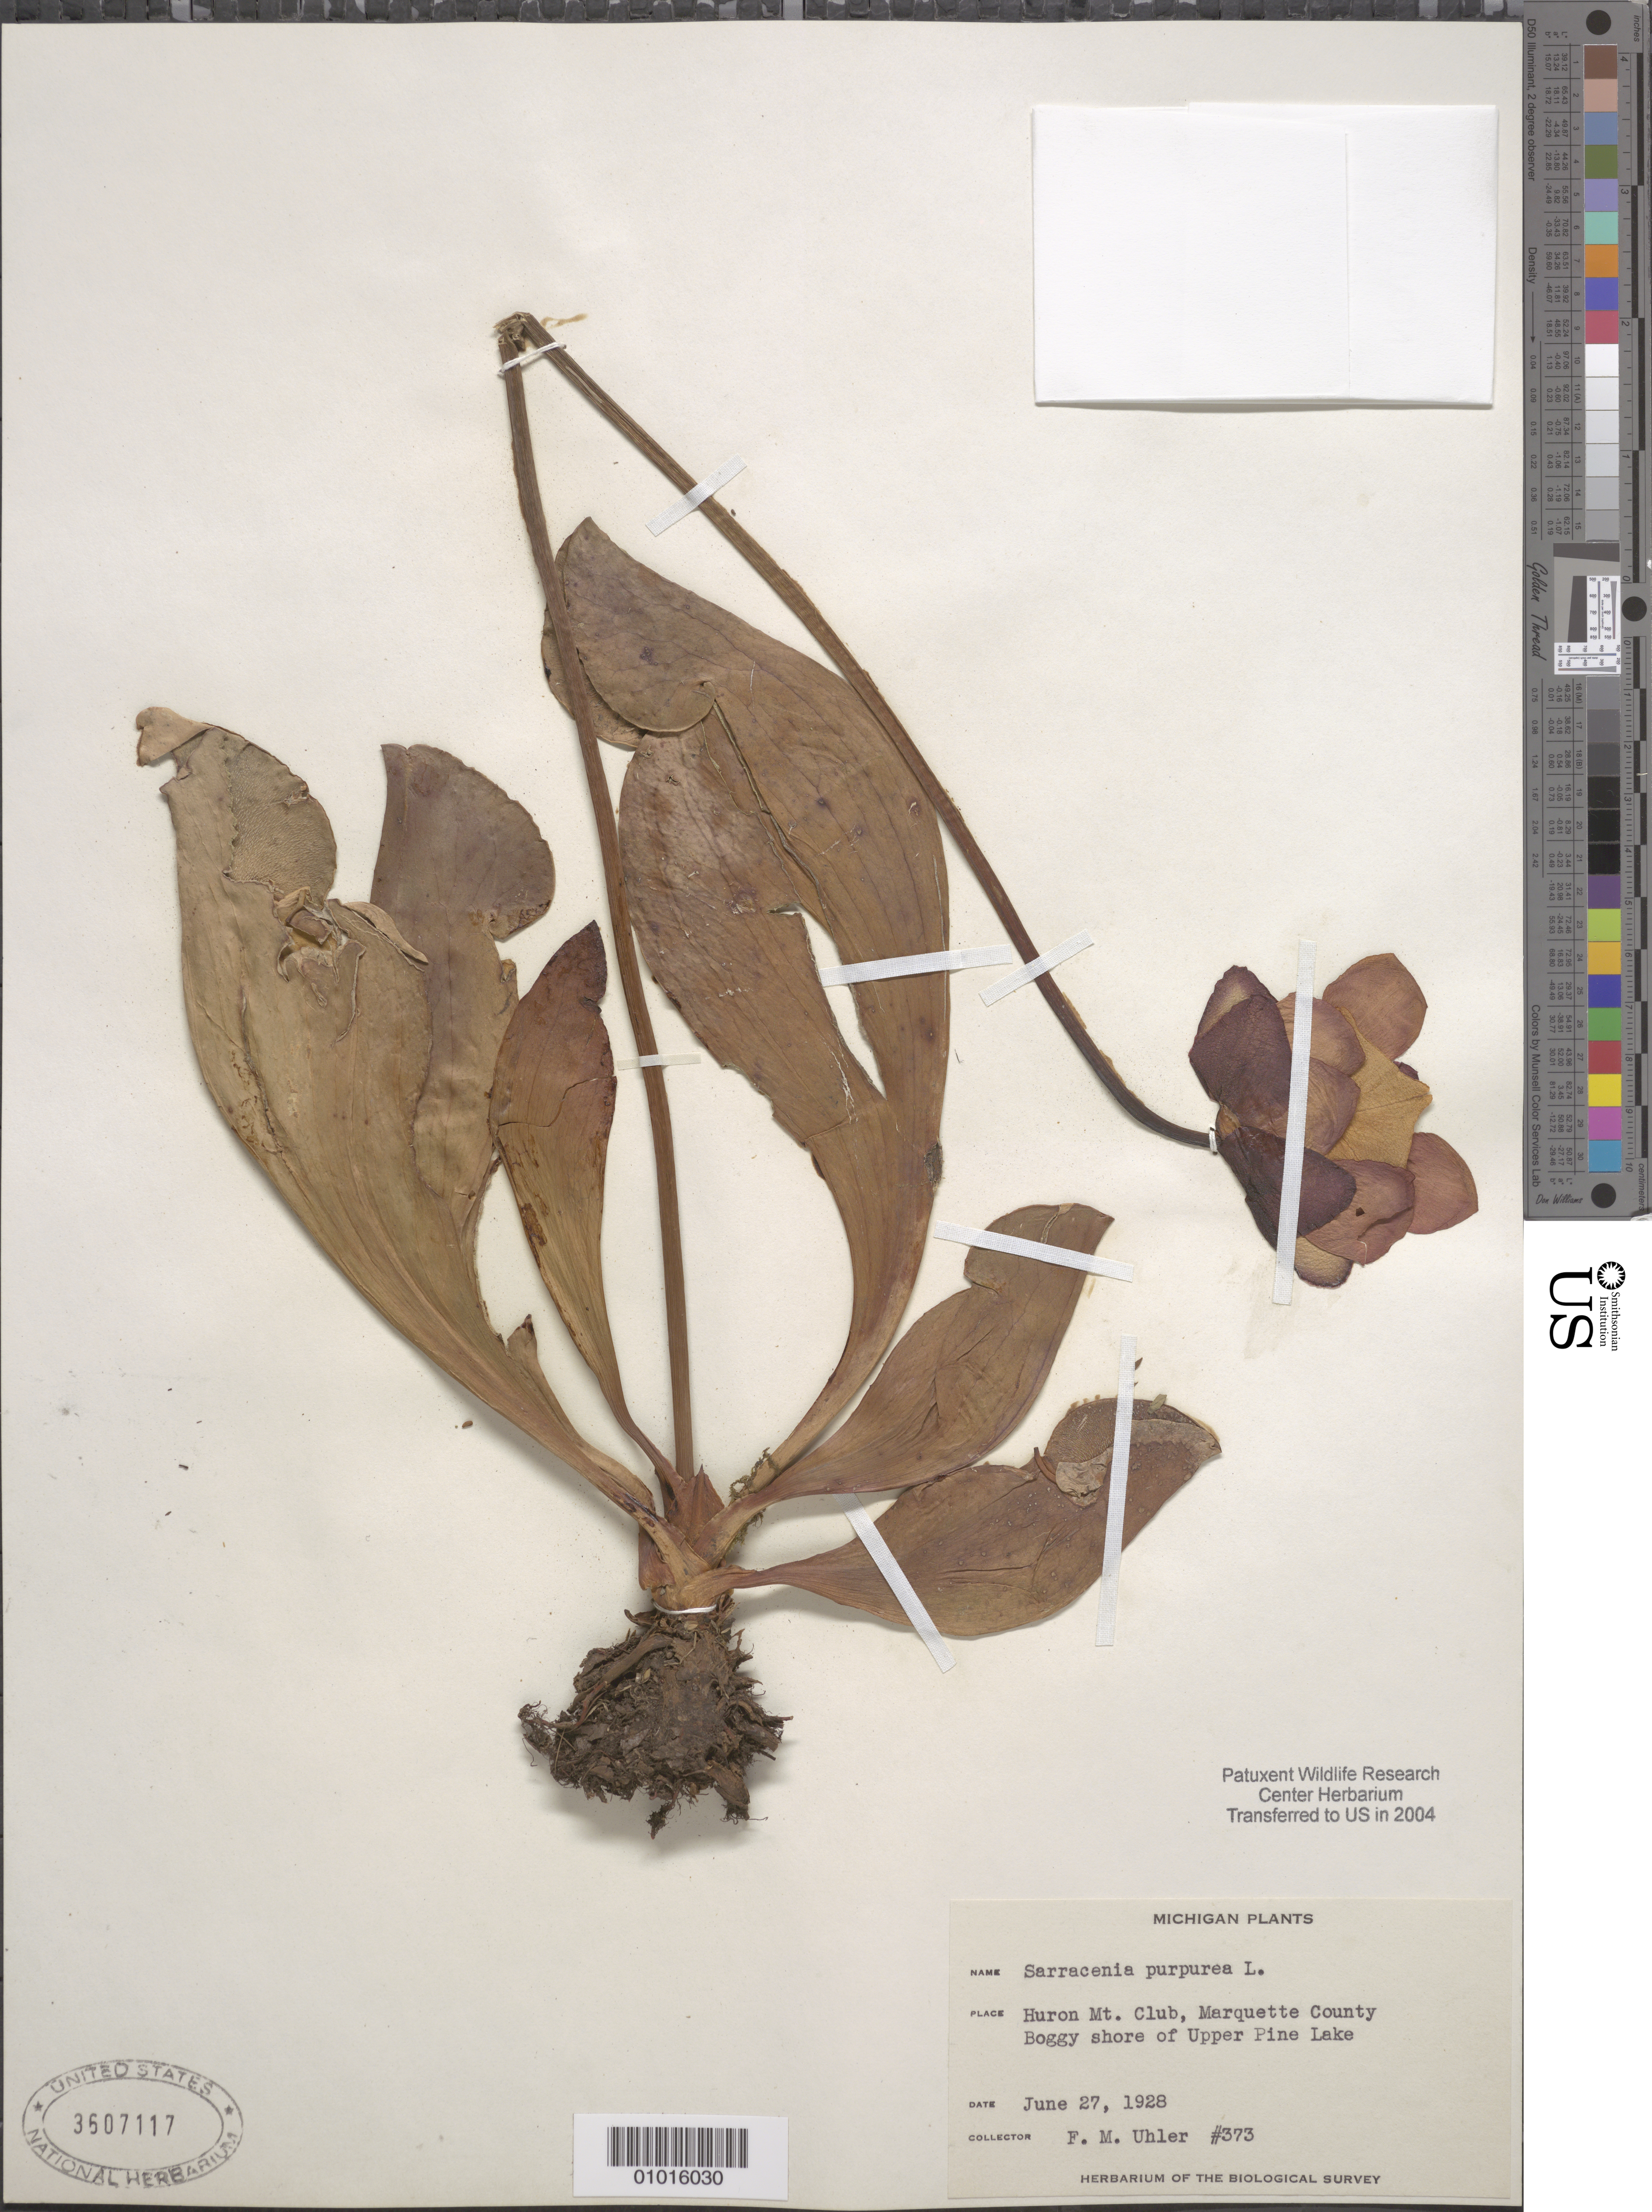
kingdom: Plantae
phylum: Tracheophyta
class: Magnoliopsida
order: Ericales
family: Sarraceniaceae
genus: Sarracenia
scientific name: Sarracenia purpurea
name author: L.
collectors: F. M. Uhler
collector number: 373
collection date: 1928-06-27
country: United States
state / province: Michigan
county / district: Marquette County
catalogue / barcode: US 3507117